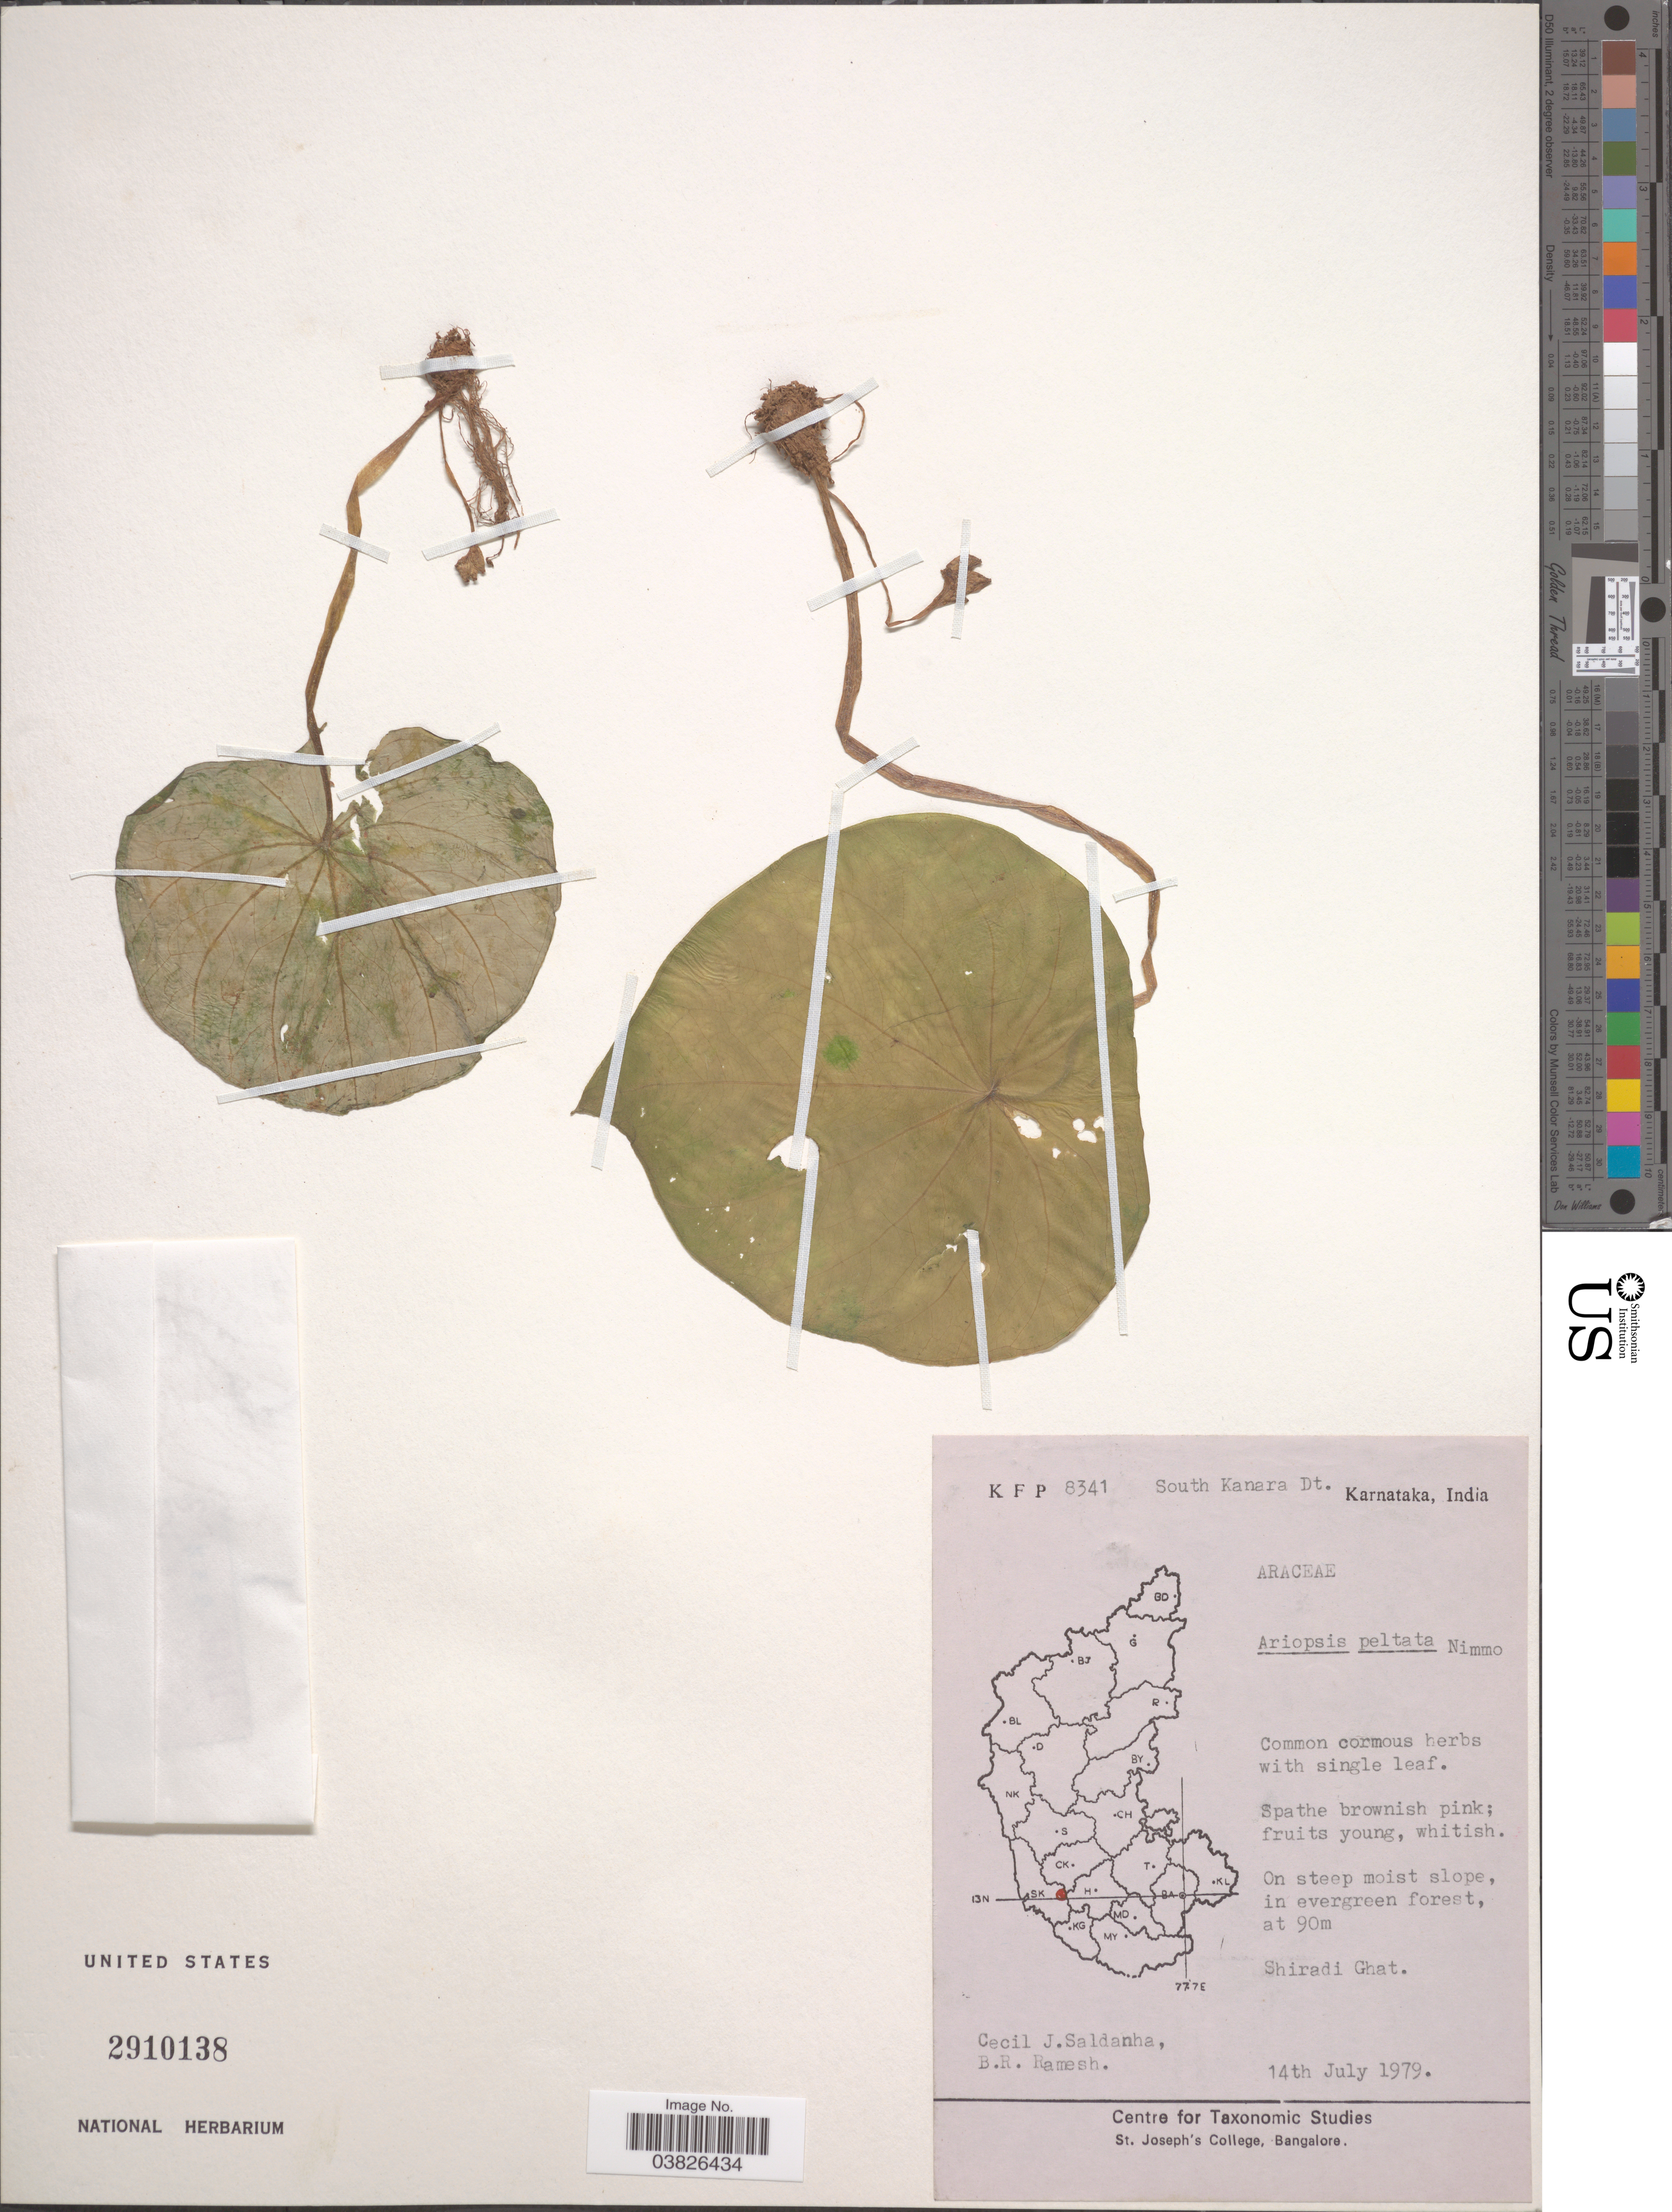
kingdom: Plantae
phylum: Tracheophyta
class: Liliopsida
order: Alismatales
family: Araceae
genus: Ariopsis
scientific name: Ariopsis peltata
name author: Nimmo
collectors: C. J. Saldanha & B. Ramesh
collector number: KFP8341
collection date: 1979-07-14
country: India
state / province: Karnataka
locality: South Kanara Dt. On steep moist slope. Shiradi Ghat.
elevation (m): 90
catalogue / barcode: US 2910138